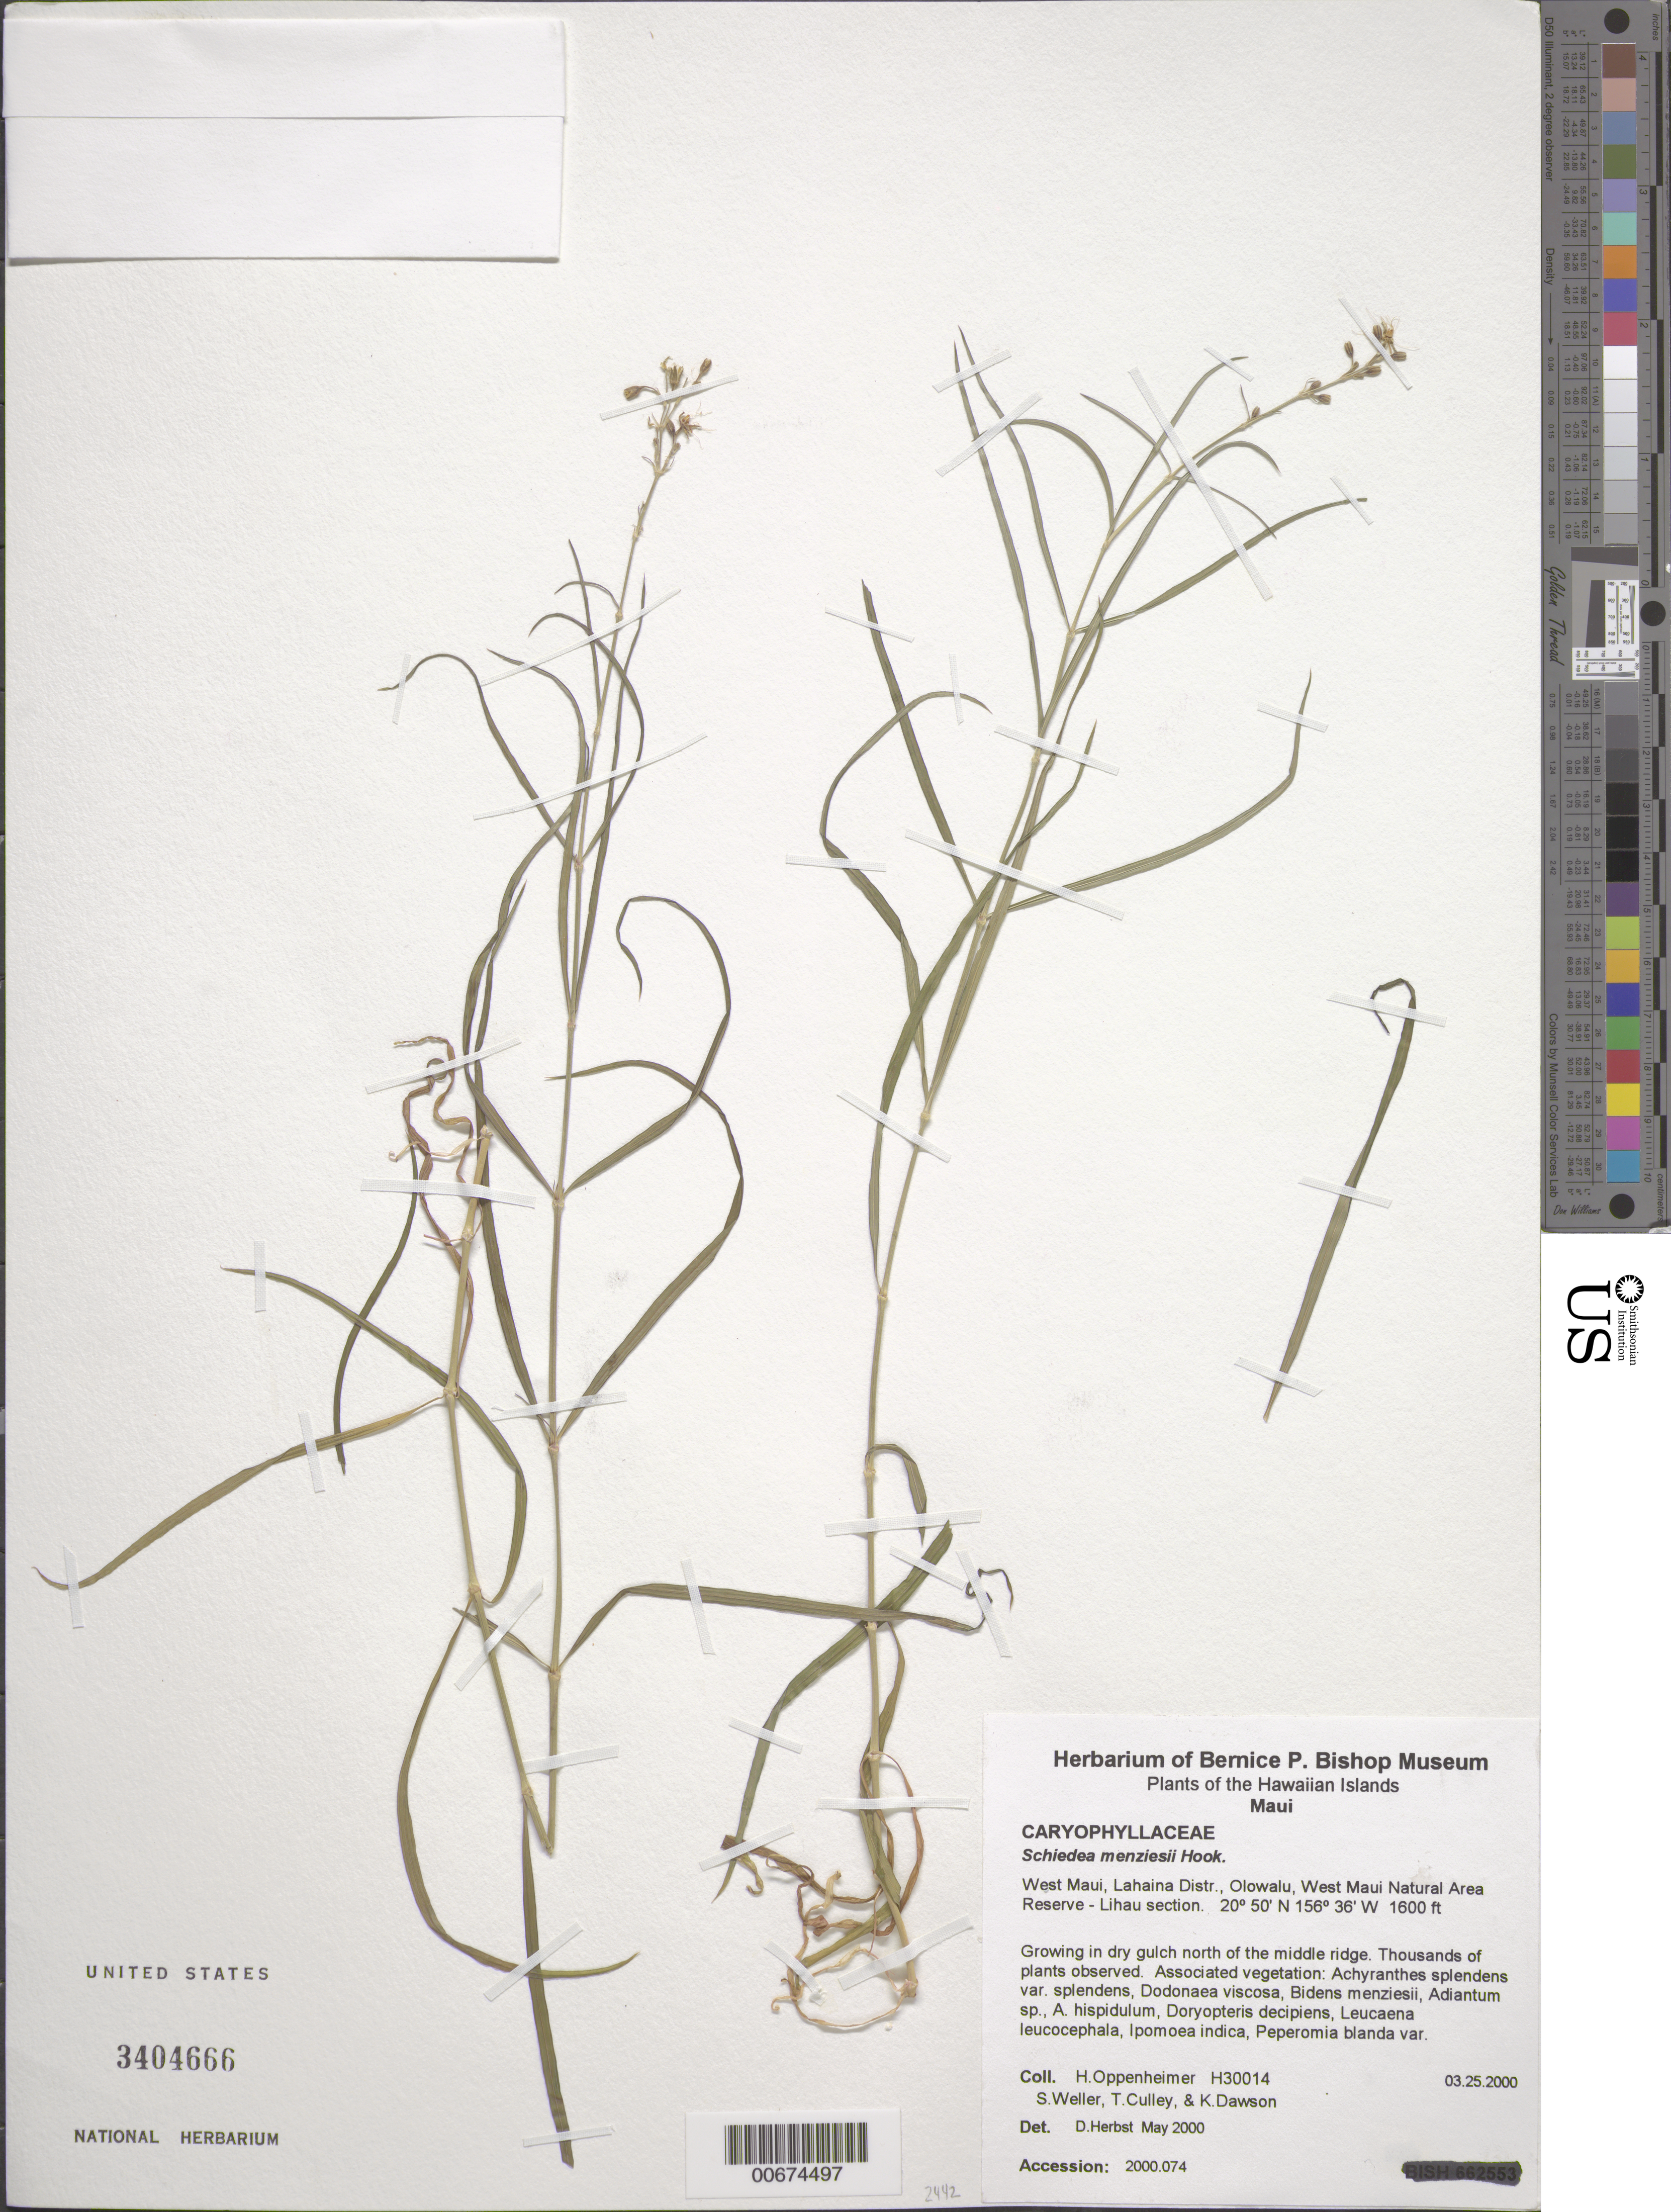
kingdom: Plantae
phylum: Tracheophyta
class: Magnoliopsida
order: Caryophyllales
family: Caryophyllaceae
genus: Schiedea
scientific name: Schiedea menziesii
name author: Hook.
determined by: Herbst, D. R.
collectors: H. L. Oppenheimer, S. G. Weller, T. Culley & K. Dawson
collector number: H30014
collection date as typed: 25 Mar 2000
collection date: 2000-03-25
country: United States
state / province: Hawaii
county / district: Maui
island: Maui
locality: West Maui, Lahaina Distr., Olowalu, West Maui Natural Area Reserve - Lihau section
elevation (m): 487.7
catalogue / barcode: US 3404666